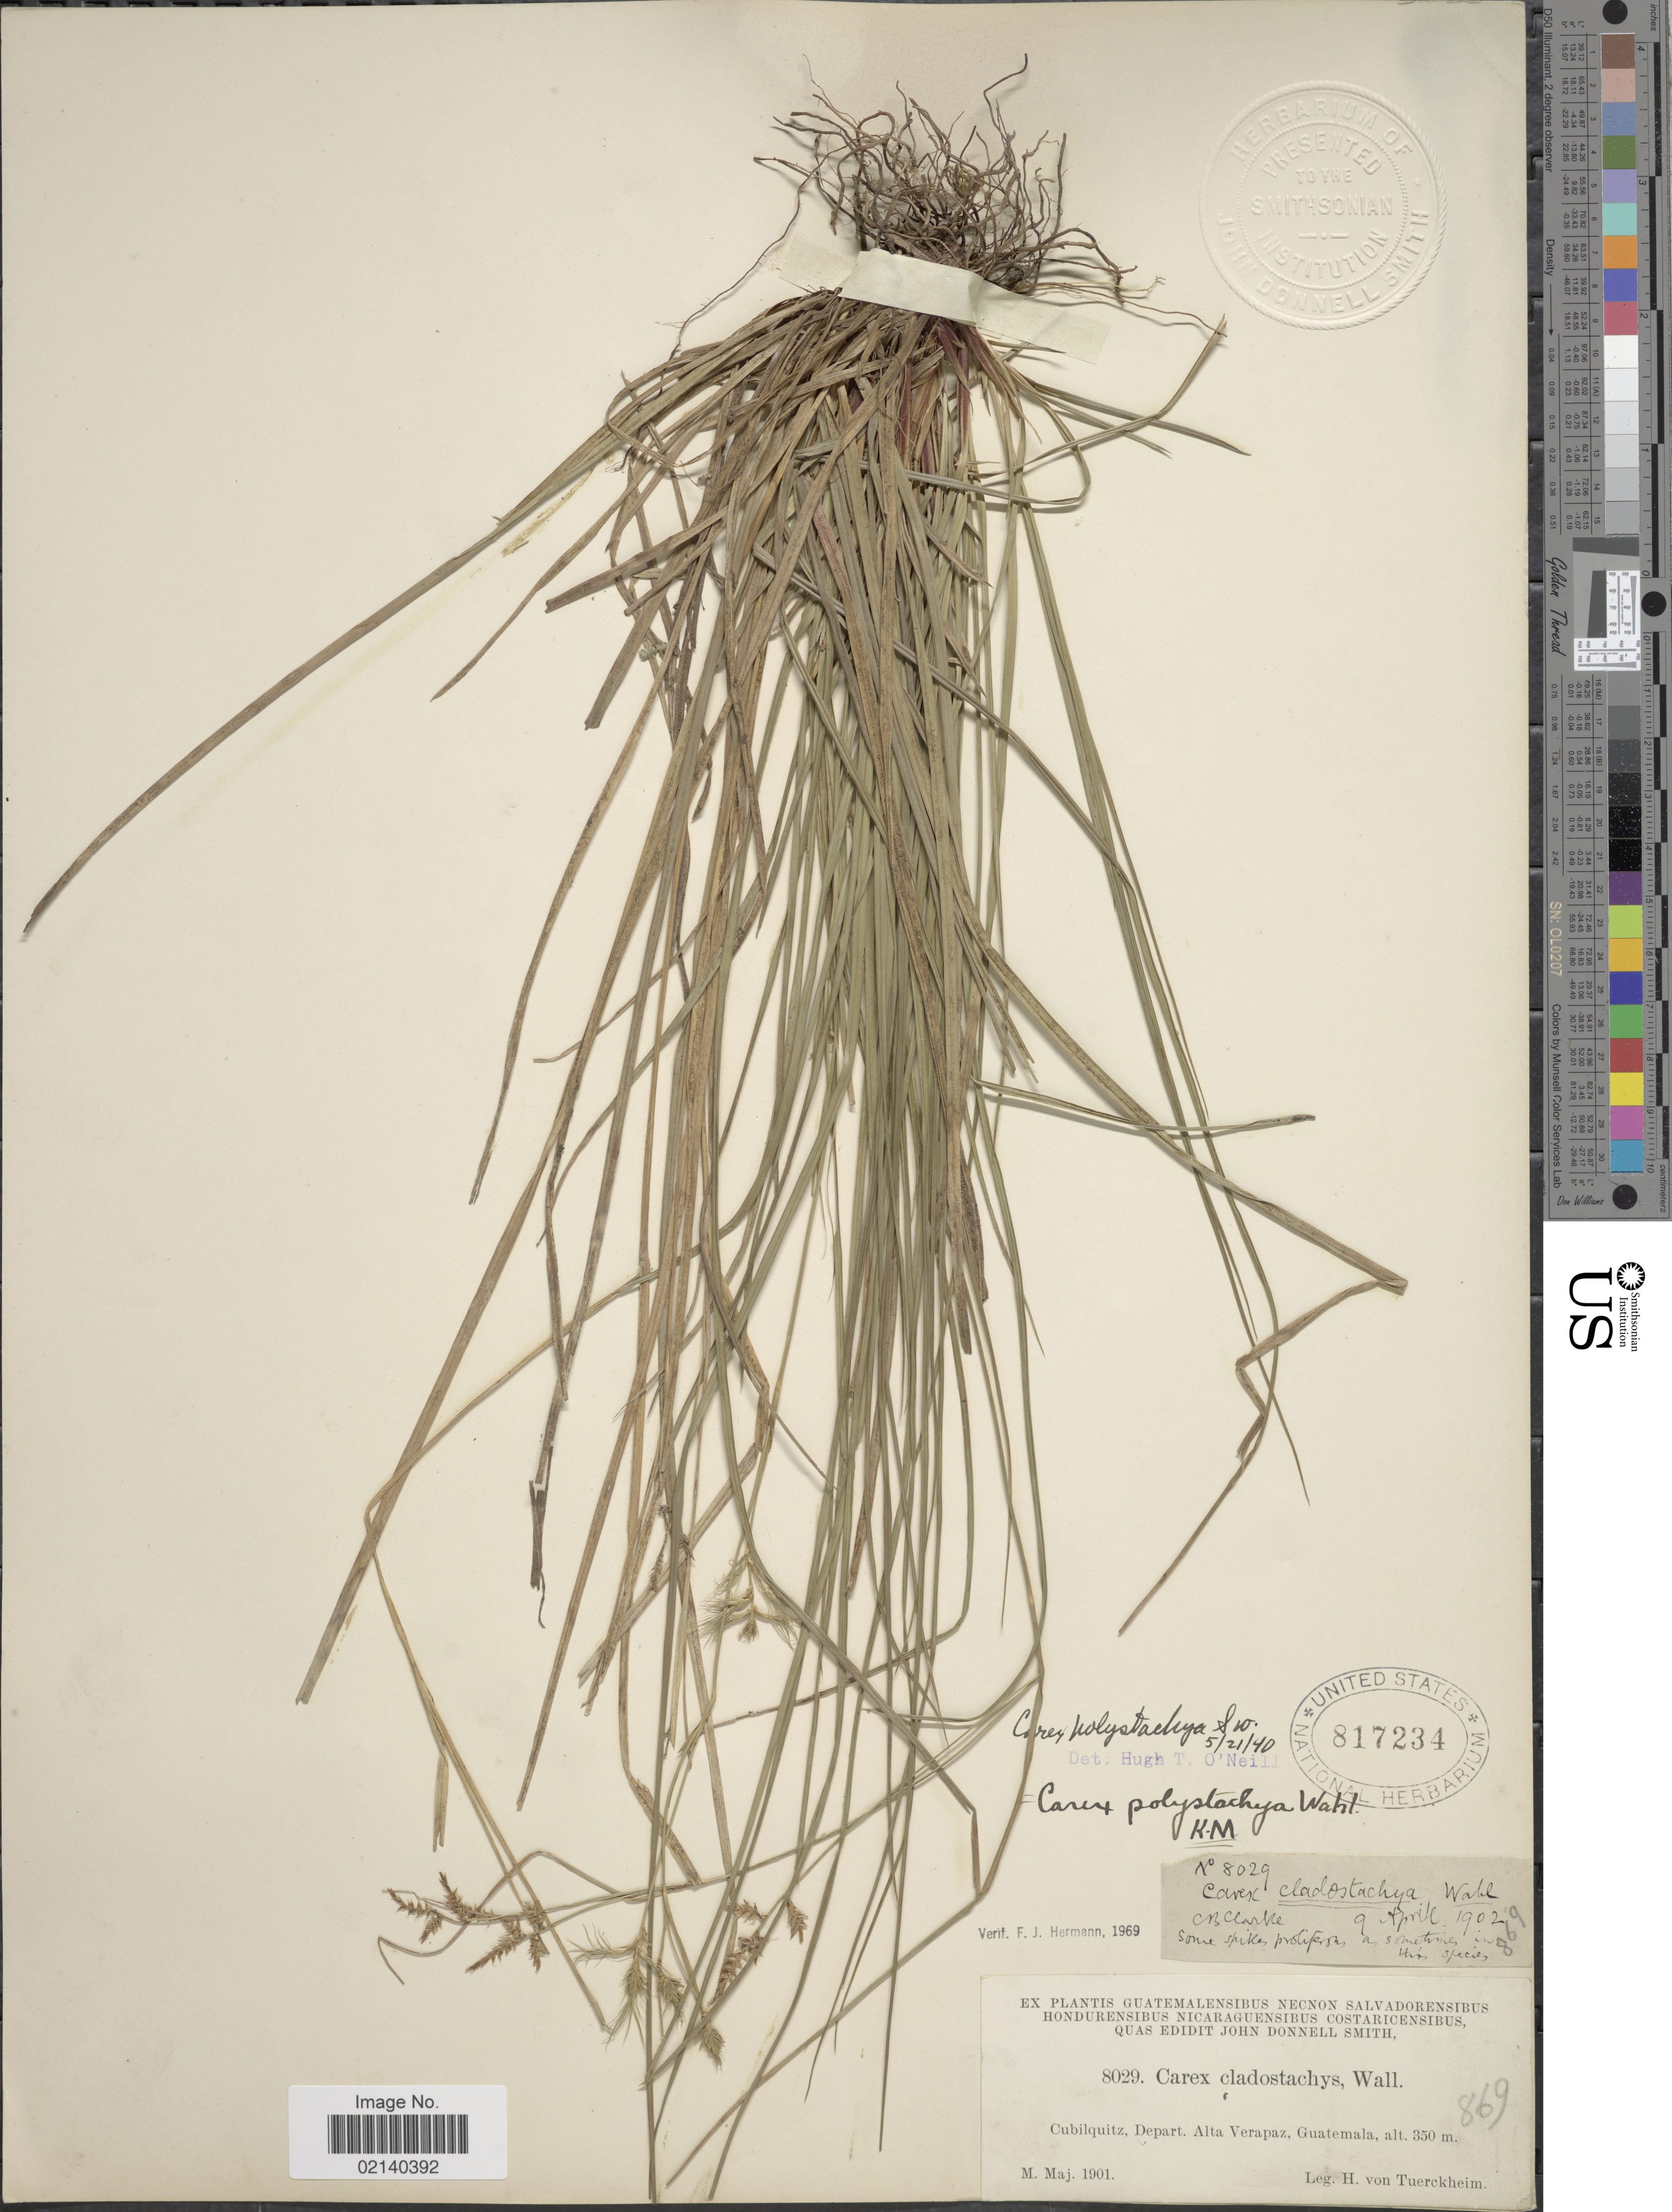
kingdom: Plantae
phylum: Tracheophyta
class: Liliopsida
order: Poales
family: Cyperaceae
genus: Carex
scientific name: Carex polystachya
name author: Sw. ex Wahlenb.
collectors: H. von Türckheim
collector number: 8029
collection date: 1901-05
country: Guatemala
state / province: Alta Verapaz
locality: Cubilquitz, Depart. Alta Verapaz.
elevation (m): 350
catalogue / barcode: US 817234